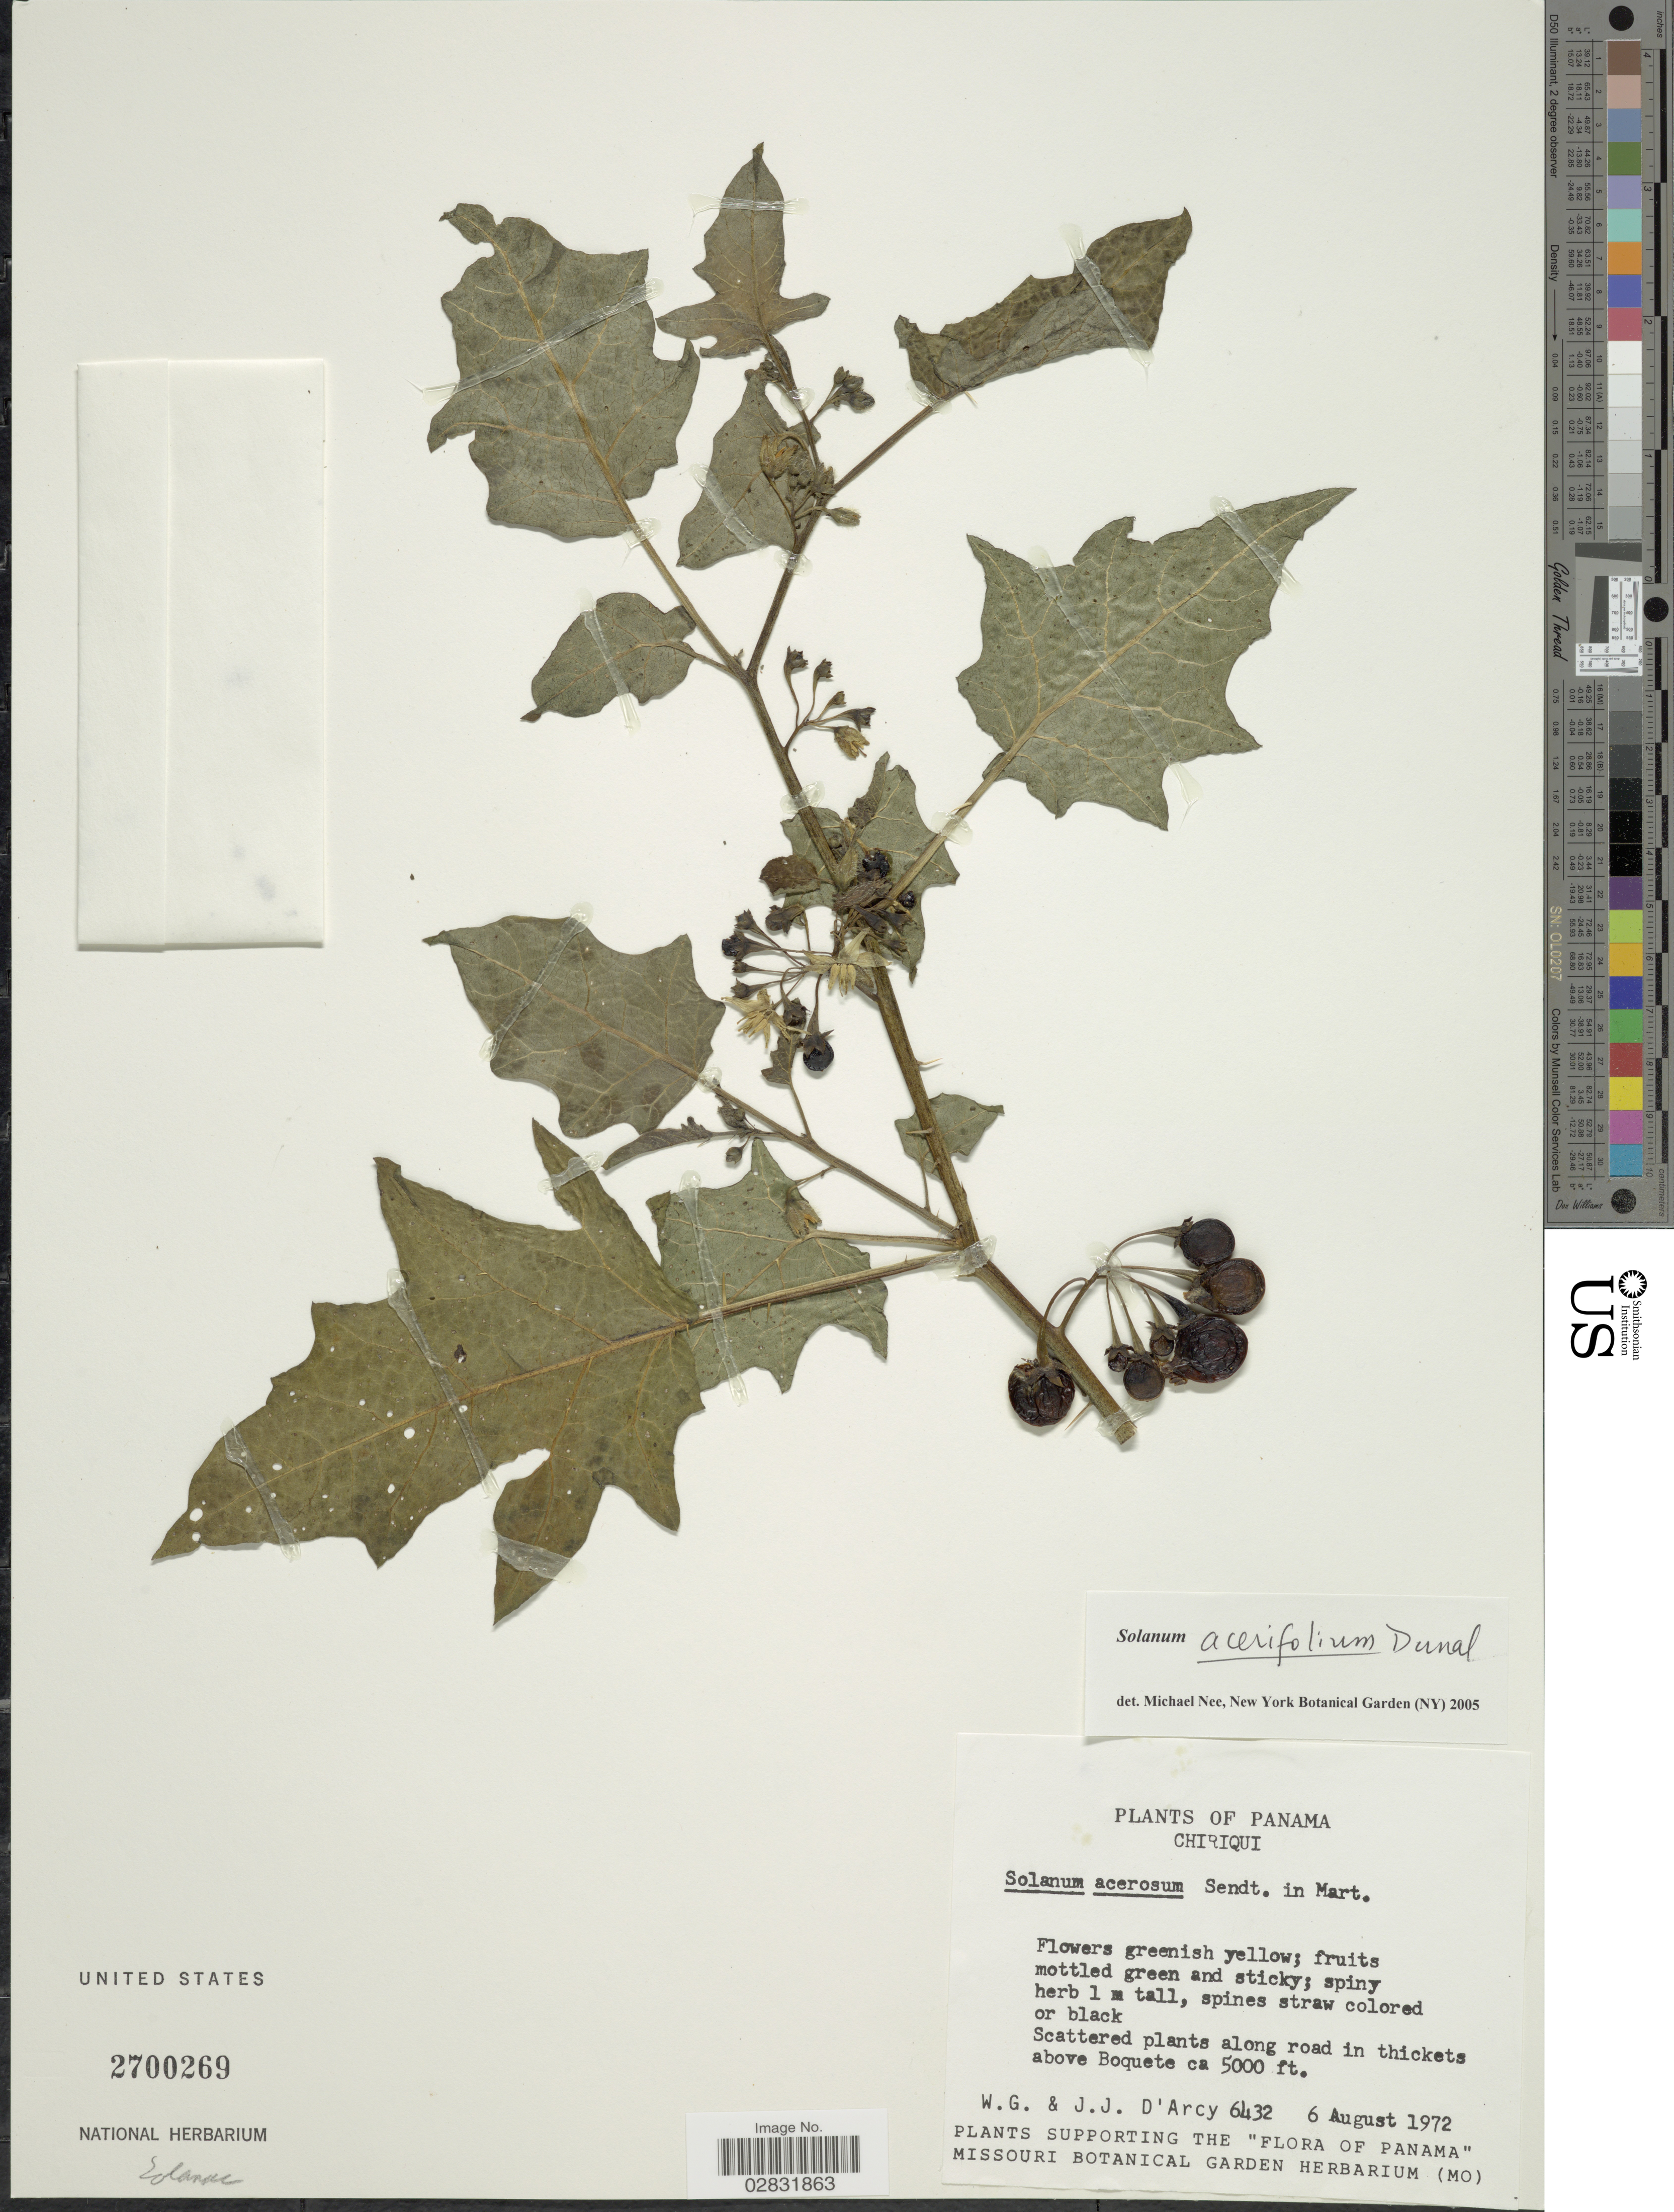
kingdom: Plantae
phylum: Tracheophyta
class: Magnoliopsida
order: Solanales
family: Solanaceae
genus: Solanum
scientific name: Solanum acerifolium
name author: Humb. & Bonpl. ex Dunal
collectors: W. G. D'Arcy & J. J. D'Arcy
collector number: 6432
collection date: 1972-08-06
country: Panama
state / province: Chiriqui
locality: Along road in thickets above Boquete.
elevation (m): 1524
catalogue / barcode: US 2700269